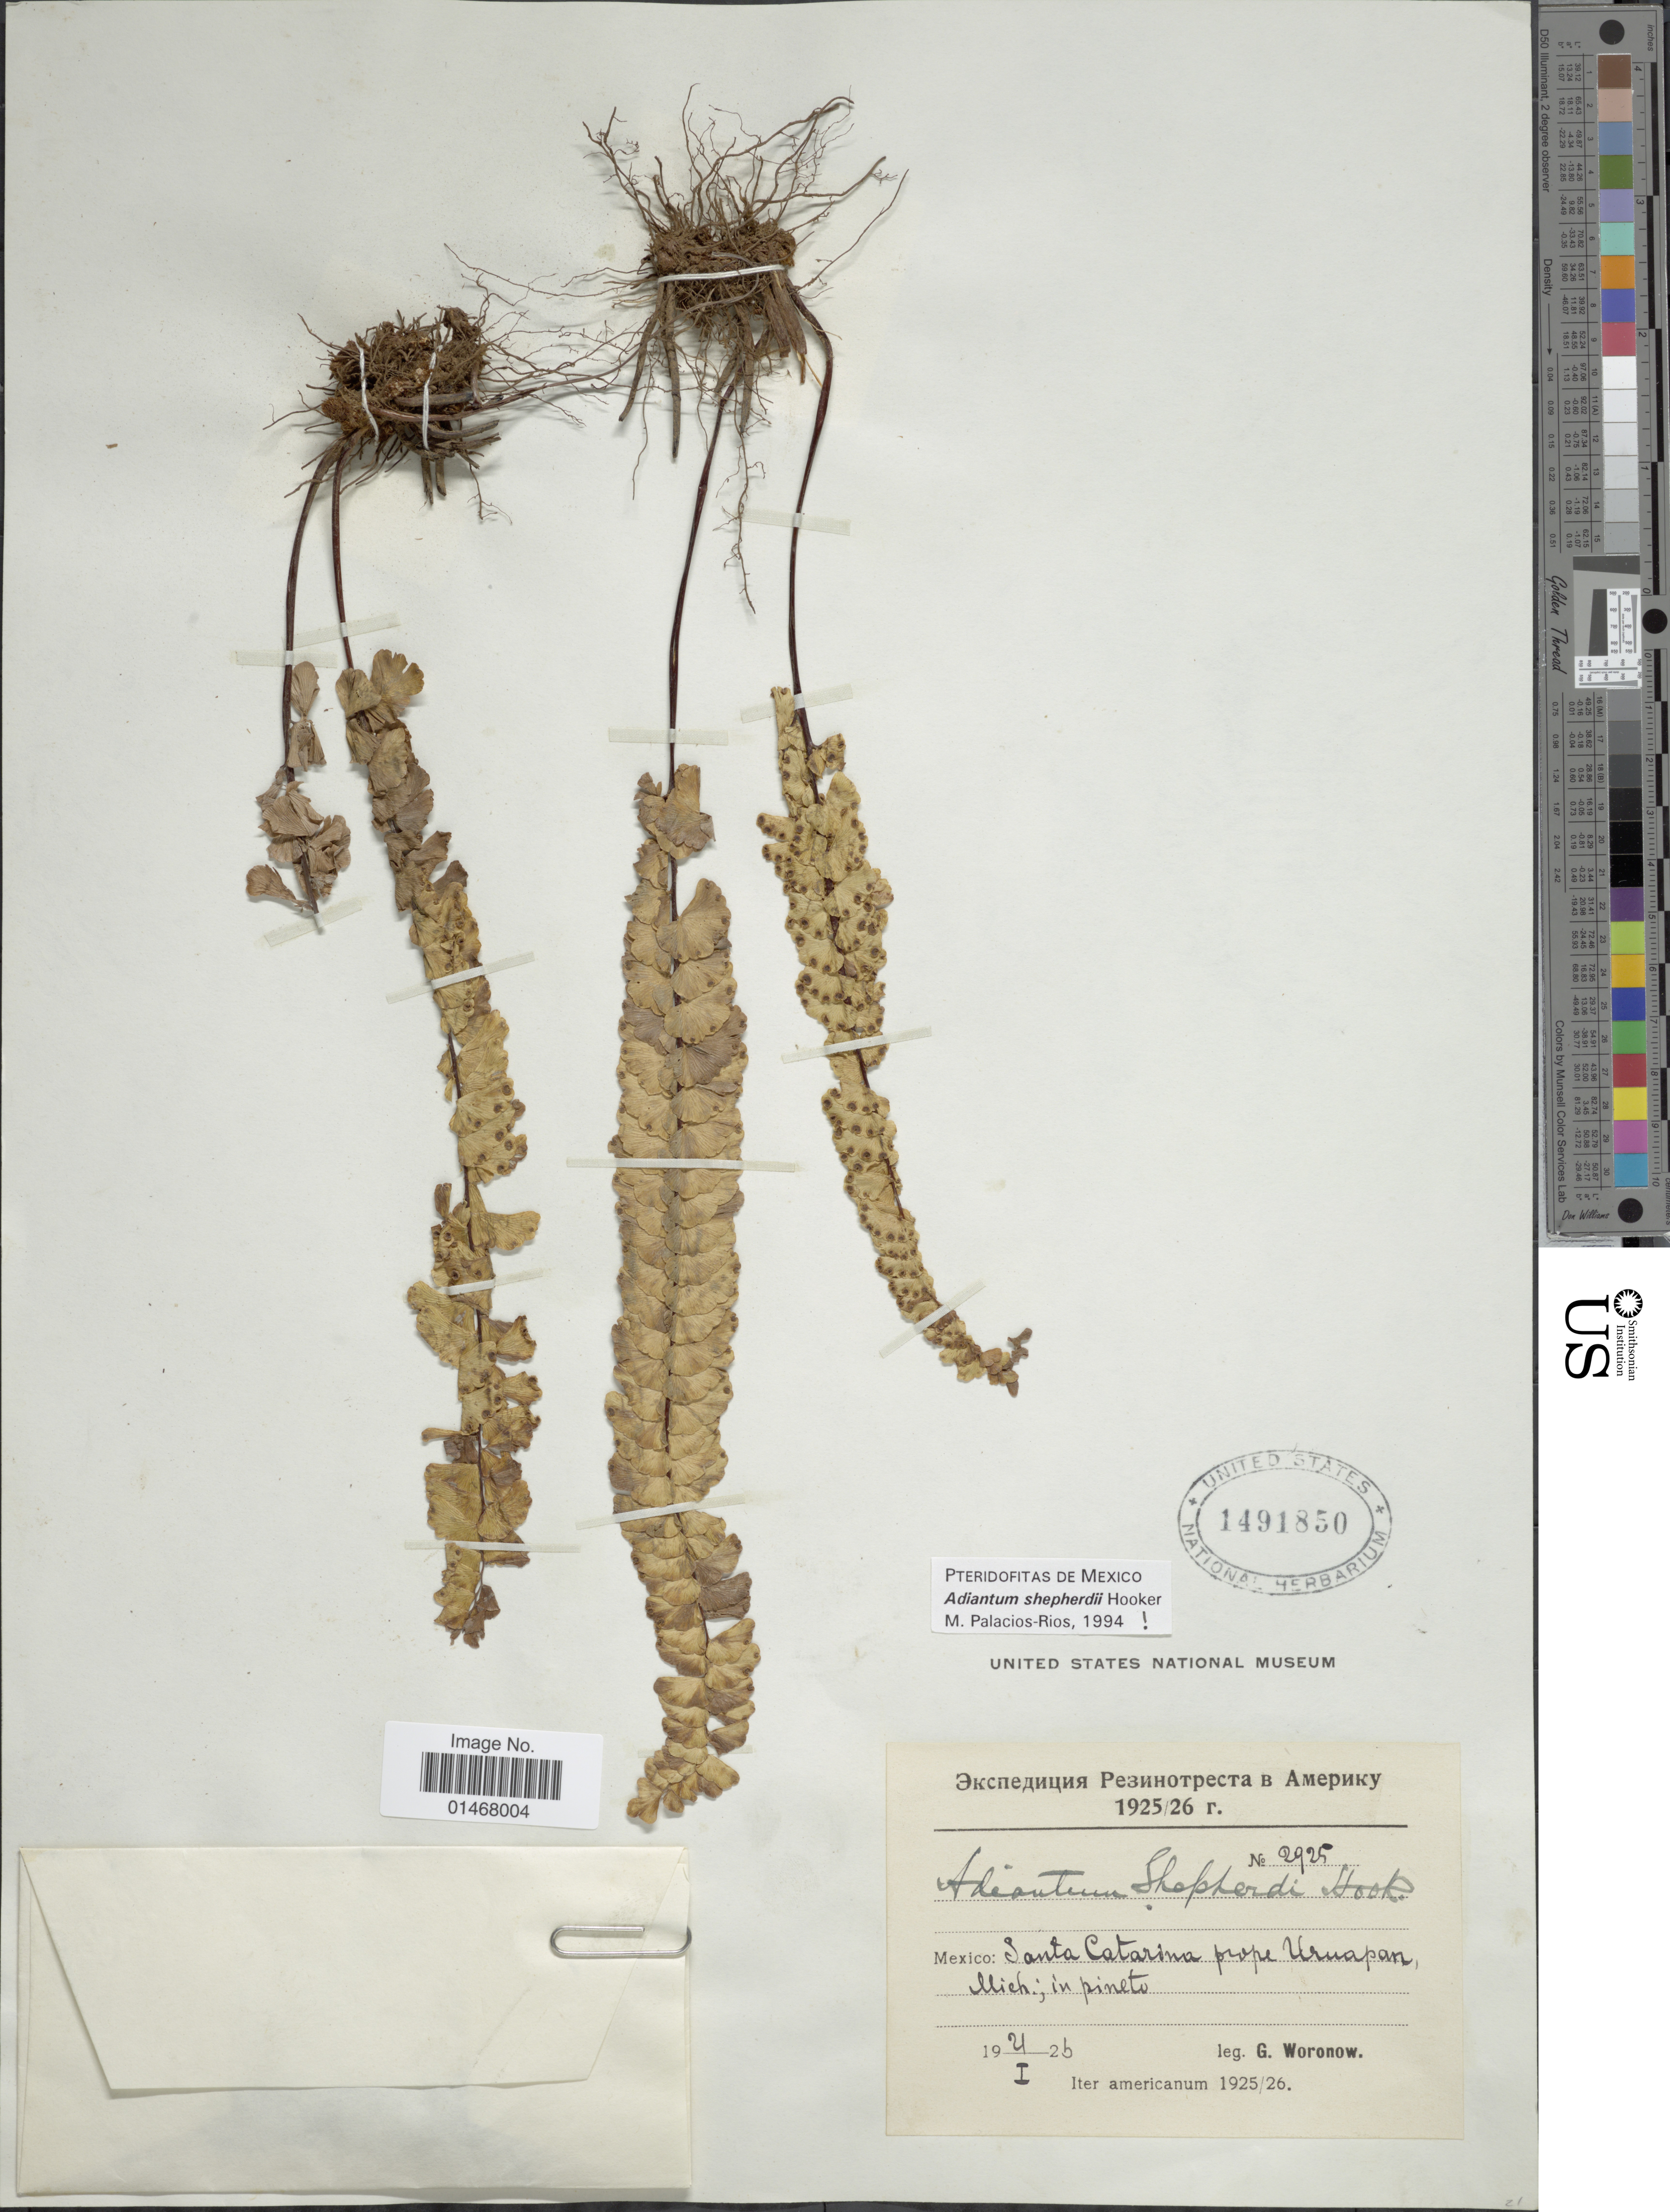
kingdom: Plantae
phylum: Tracheophyta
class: Polypodiopsida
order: Polypodiales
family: Pteridaceae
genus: Adiantum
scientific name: Adiantum shepherdii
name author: Hook.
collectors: G. Woronow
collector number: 2925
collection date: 1926-01-21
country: Mexico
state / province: Michoacán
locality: Santa Catarina prope Uruapon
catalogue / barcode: US 1491850